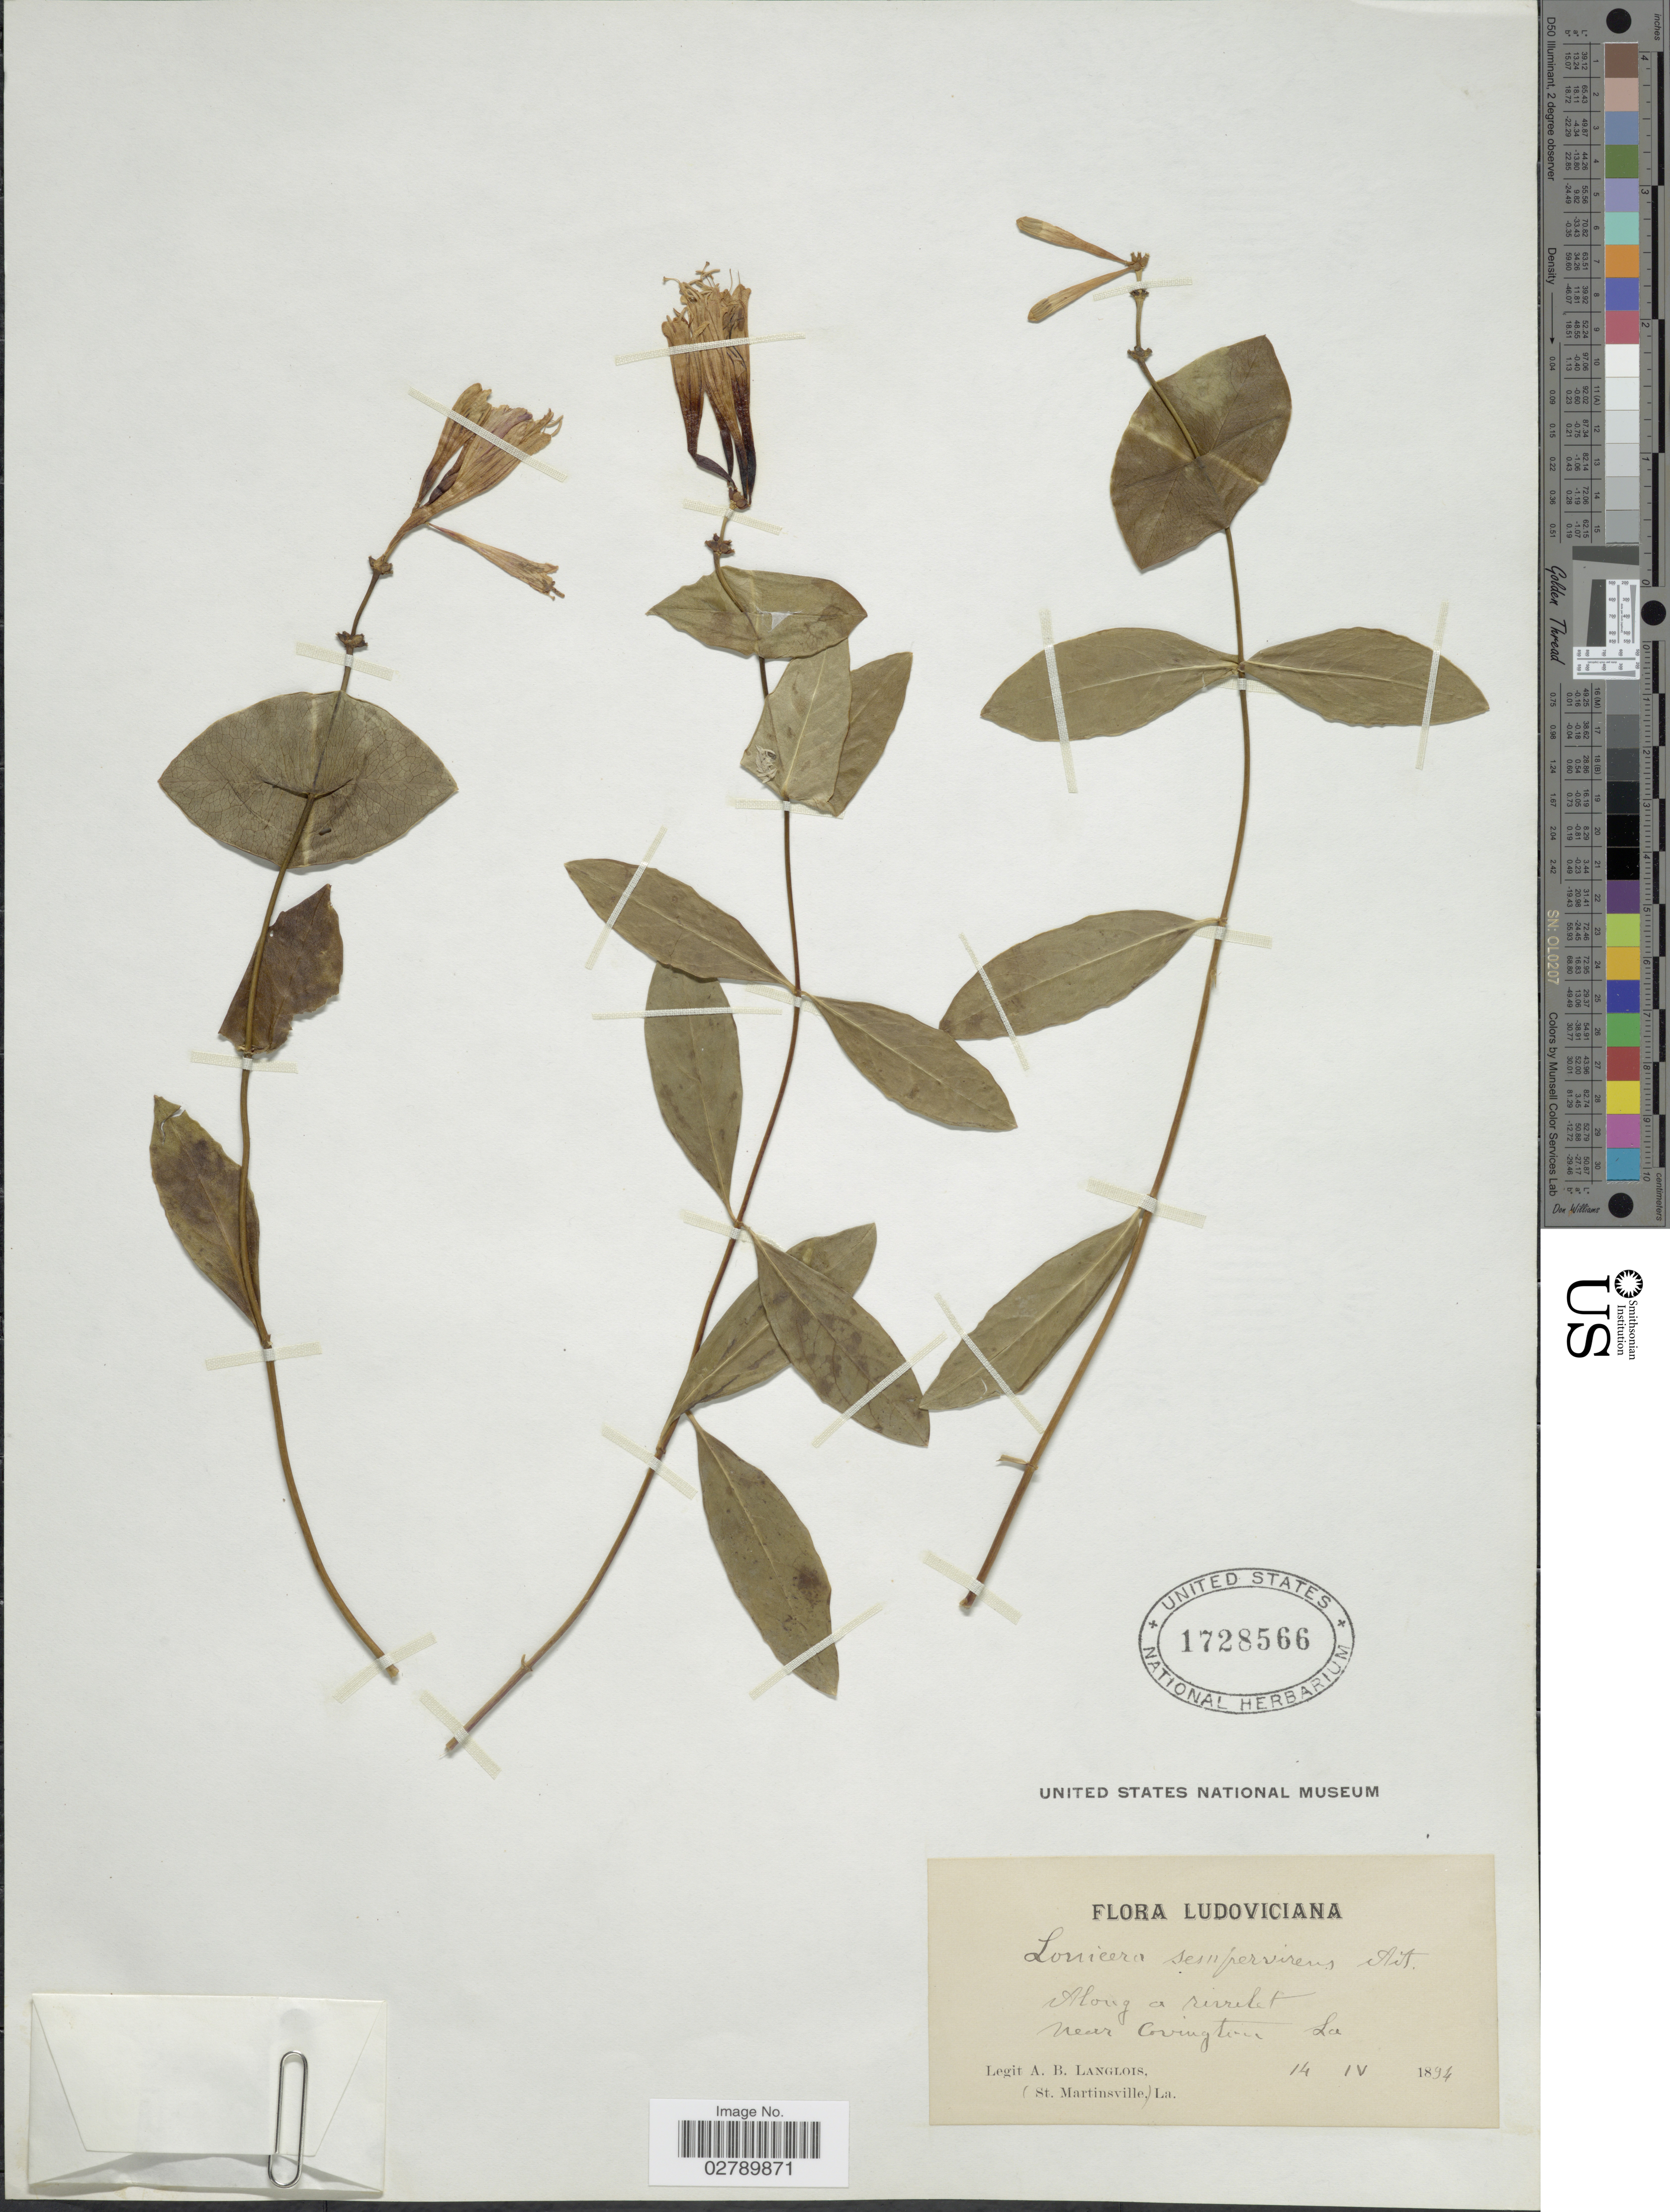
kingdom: Plantae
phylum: Tracheophyta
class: Magnoliopsida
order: Dipsacales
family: Caprifoliaceae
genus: Lonicera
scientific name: Lonicera sempervirens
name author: L.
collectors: A. Langlois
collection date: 1894-04-14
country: United States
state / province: Louisiana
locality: Along a rivulet near Covington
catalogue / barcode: US 1728566